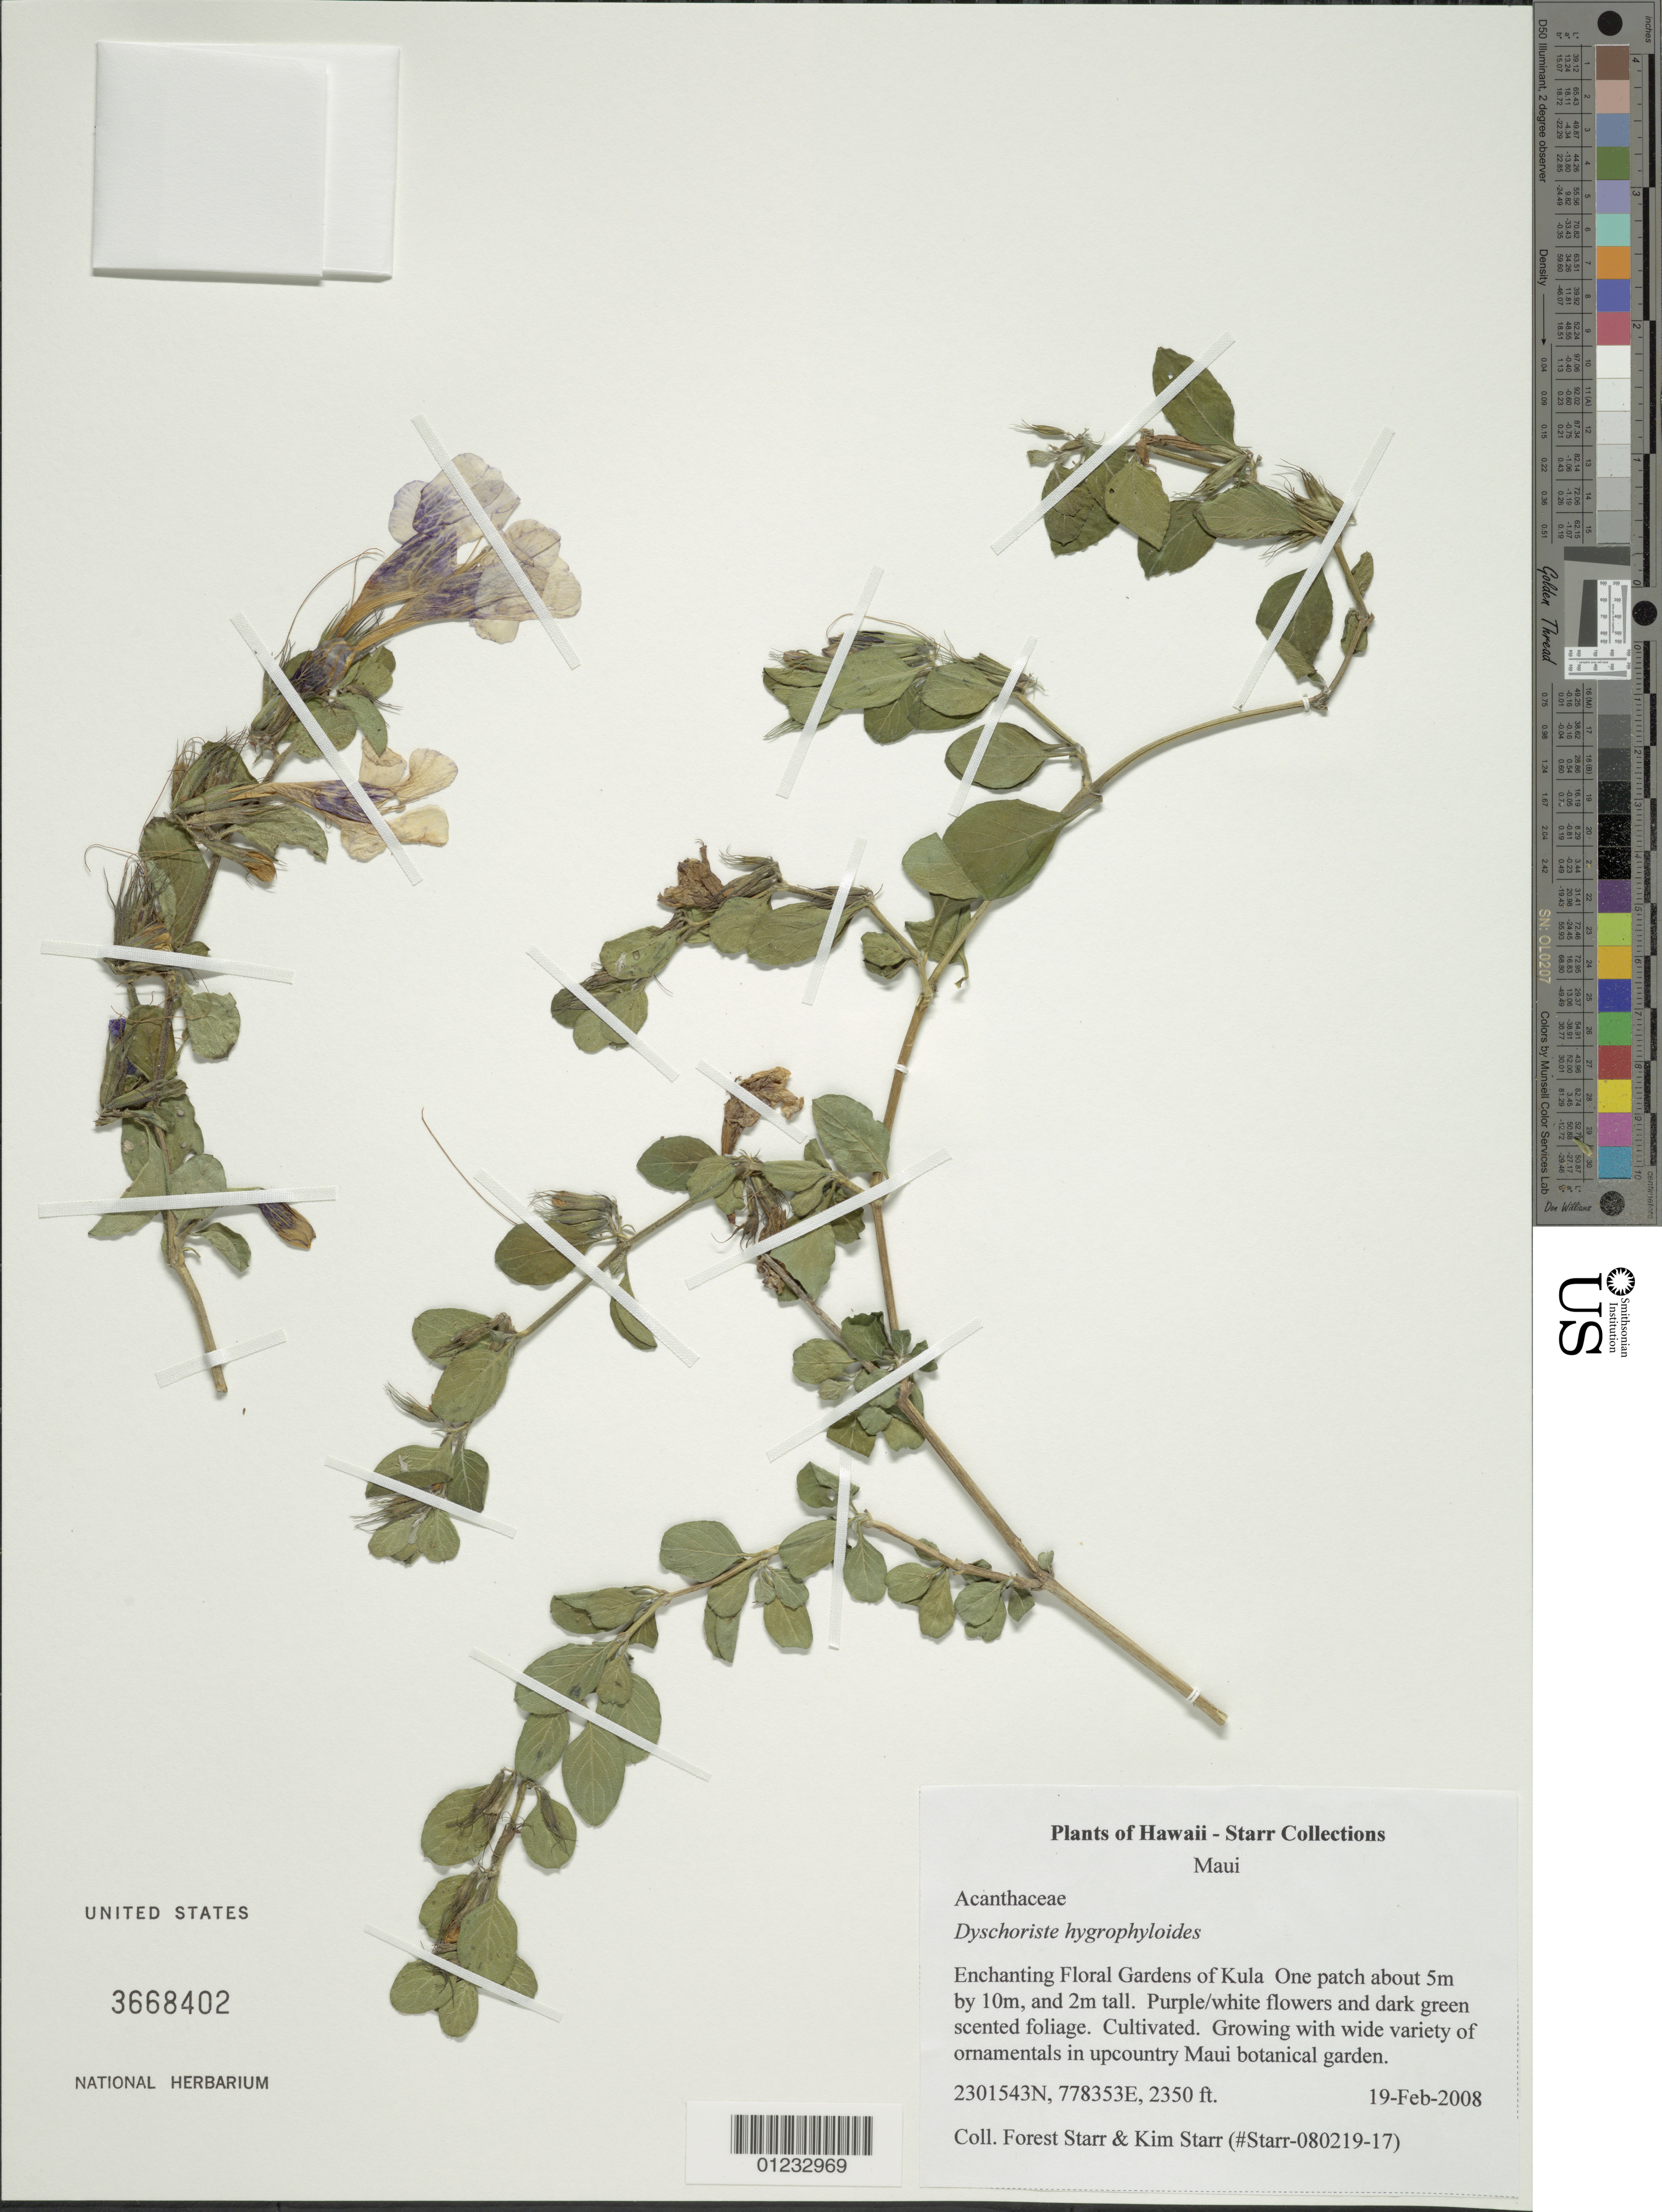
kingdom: Plantae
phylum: Tracheophyta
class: Magnoliopsida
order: Lamiales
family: Acanthaceae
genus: Dyschoriste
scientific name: Dyschoriste hygrophyloides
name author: (Nees) Kuntze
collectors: F. Starr & K. Starr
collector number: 080219-17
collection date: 2008-02-19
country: United States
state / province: Hawaii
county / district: Maui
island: Maui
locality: Enchanting Floral Gardens of Kula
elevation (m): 716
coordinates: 2301533 N, 778353 E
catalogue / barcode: US 3668402